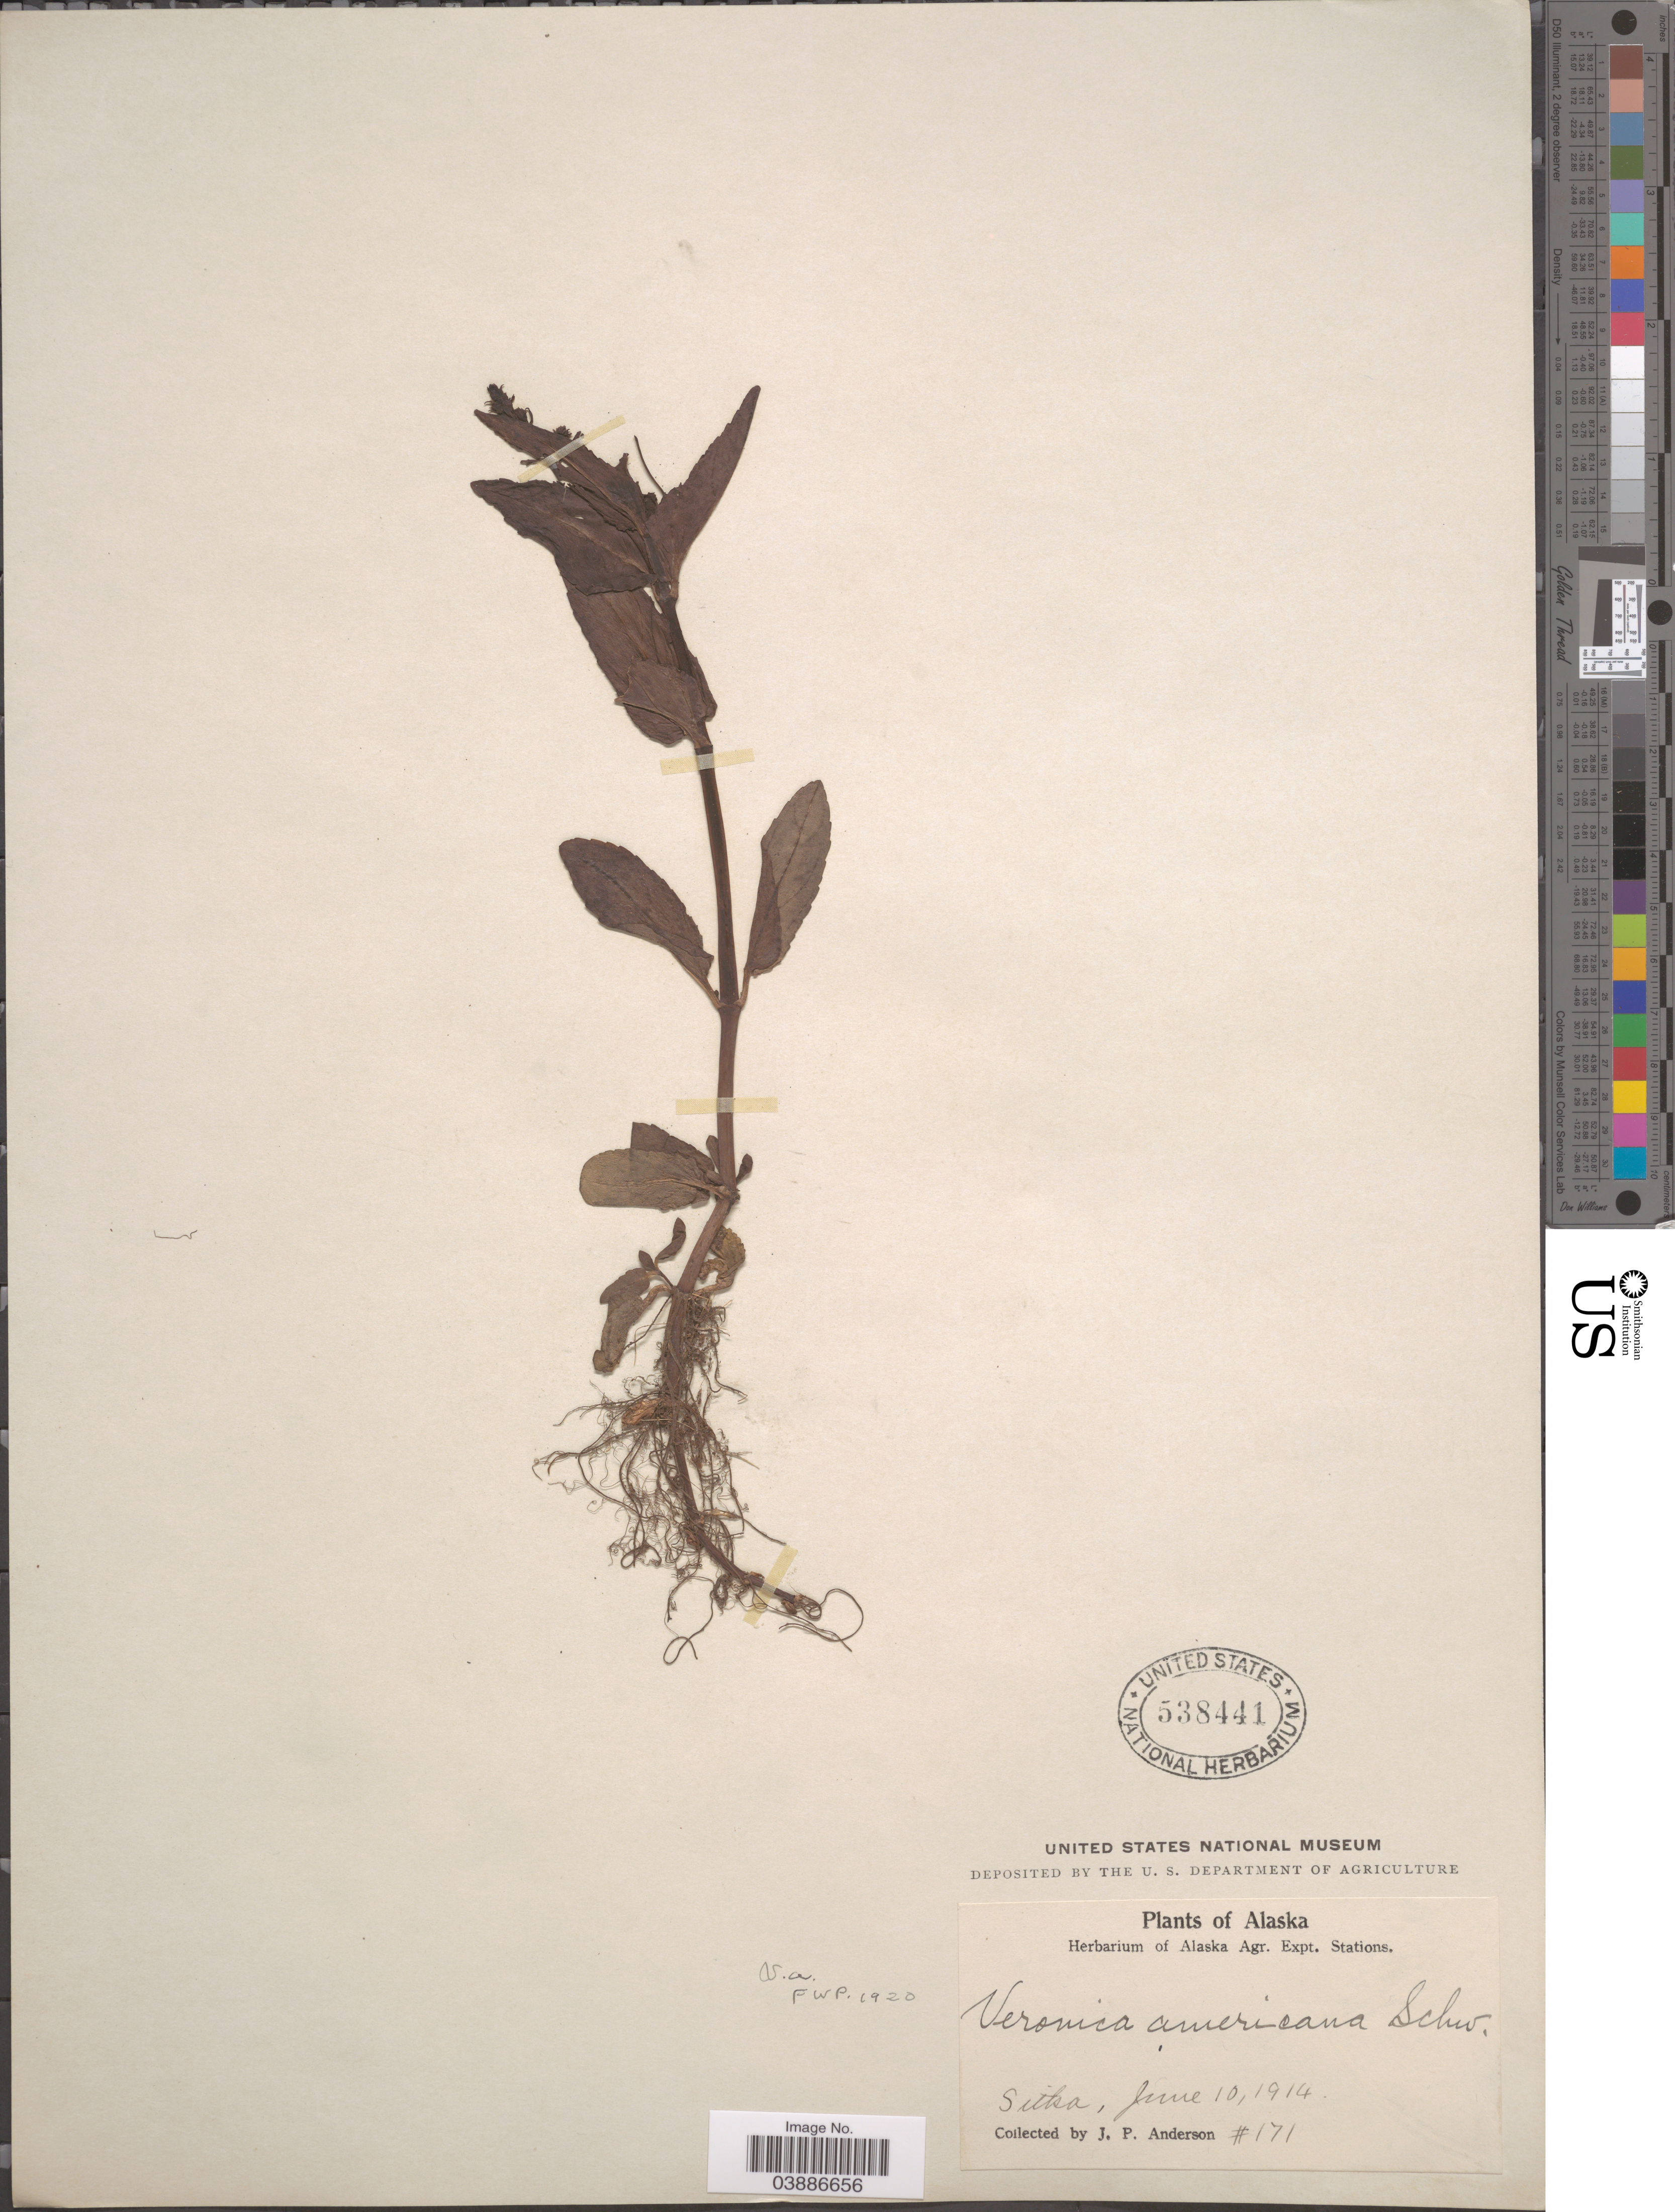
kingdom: Plantae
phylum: Tracheophyta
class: Magnoliopsida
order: Lamiales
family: Plantaginaceae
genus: Veronica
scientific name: Veronica americana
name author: Schwein. ex Benth.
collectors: J. P. Anderson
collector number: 171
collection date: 1914-06-10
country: United States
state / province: Alaska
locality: Sitka.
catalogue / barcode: US 538441